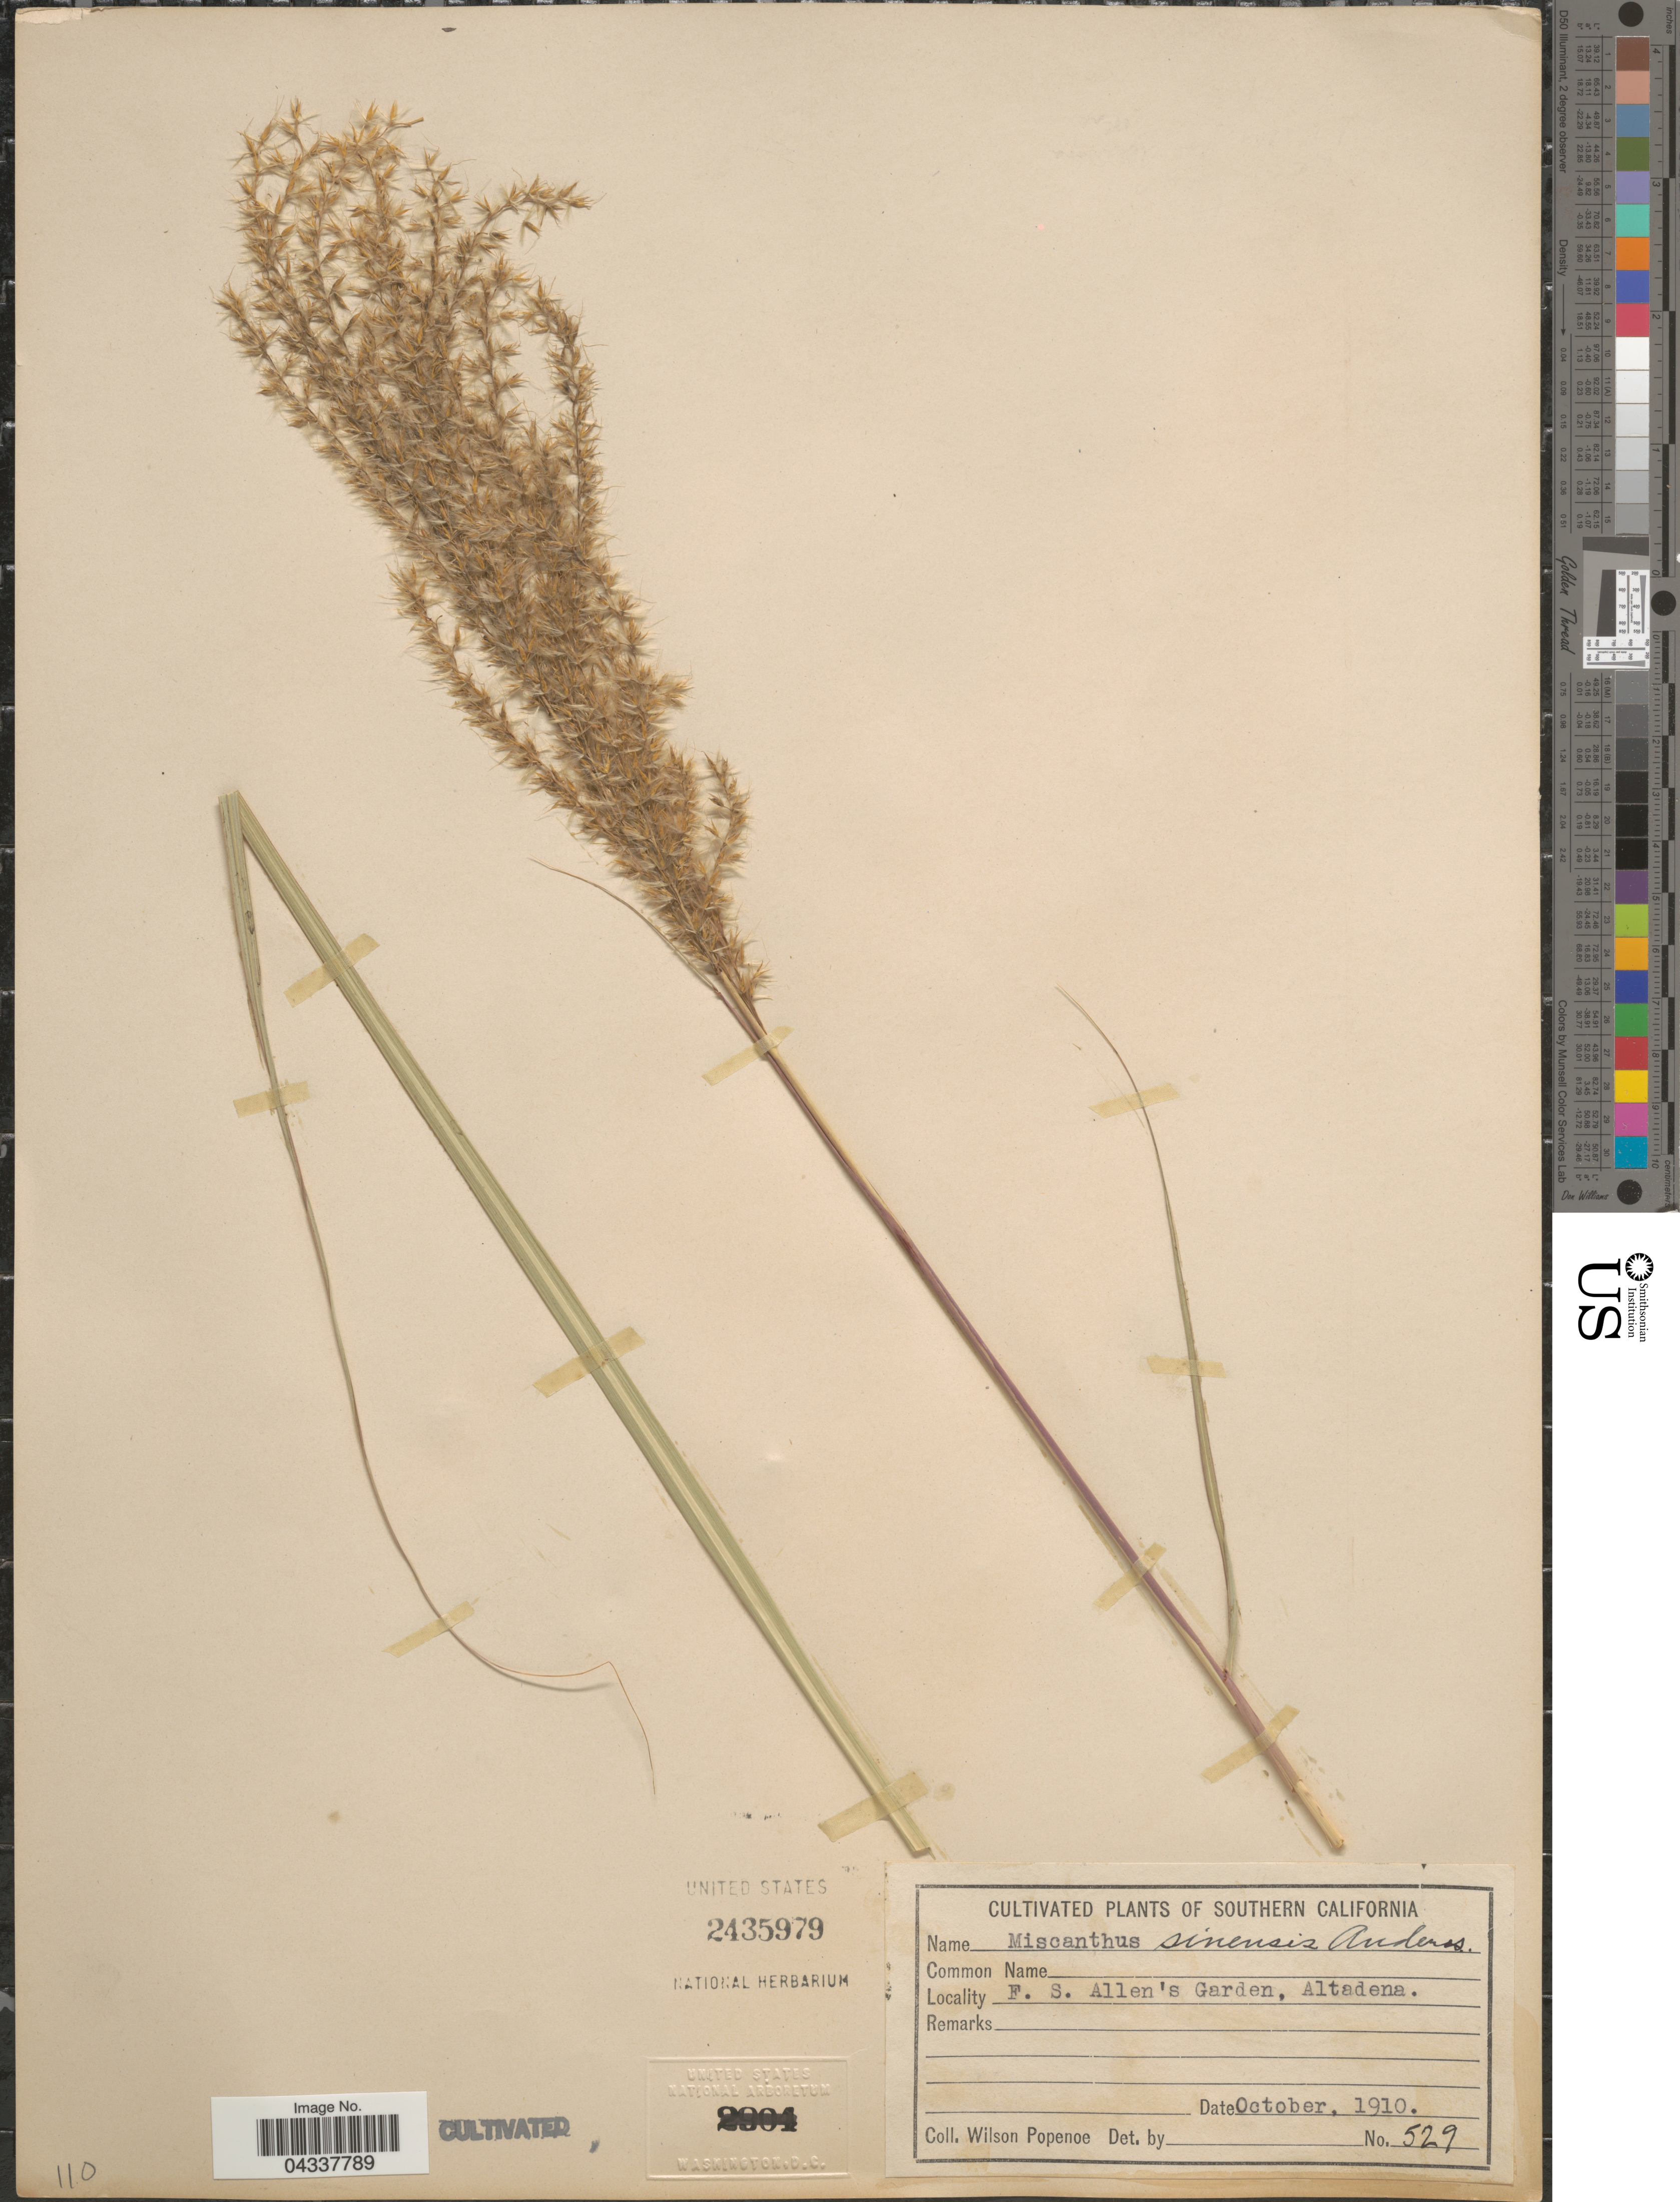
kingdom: Plantae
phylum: Tracheophyta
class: Liliopsida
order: Poales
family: Poaceae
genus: Miscanthus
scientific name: Miscanthus sinensis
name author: Andersson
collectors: W. Popenoe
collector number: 529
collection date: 1910-10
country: United States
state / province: California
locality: F. S. Allen's Garden, Altadena.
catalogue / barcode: US 2435979